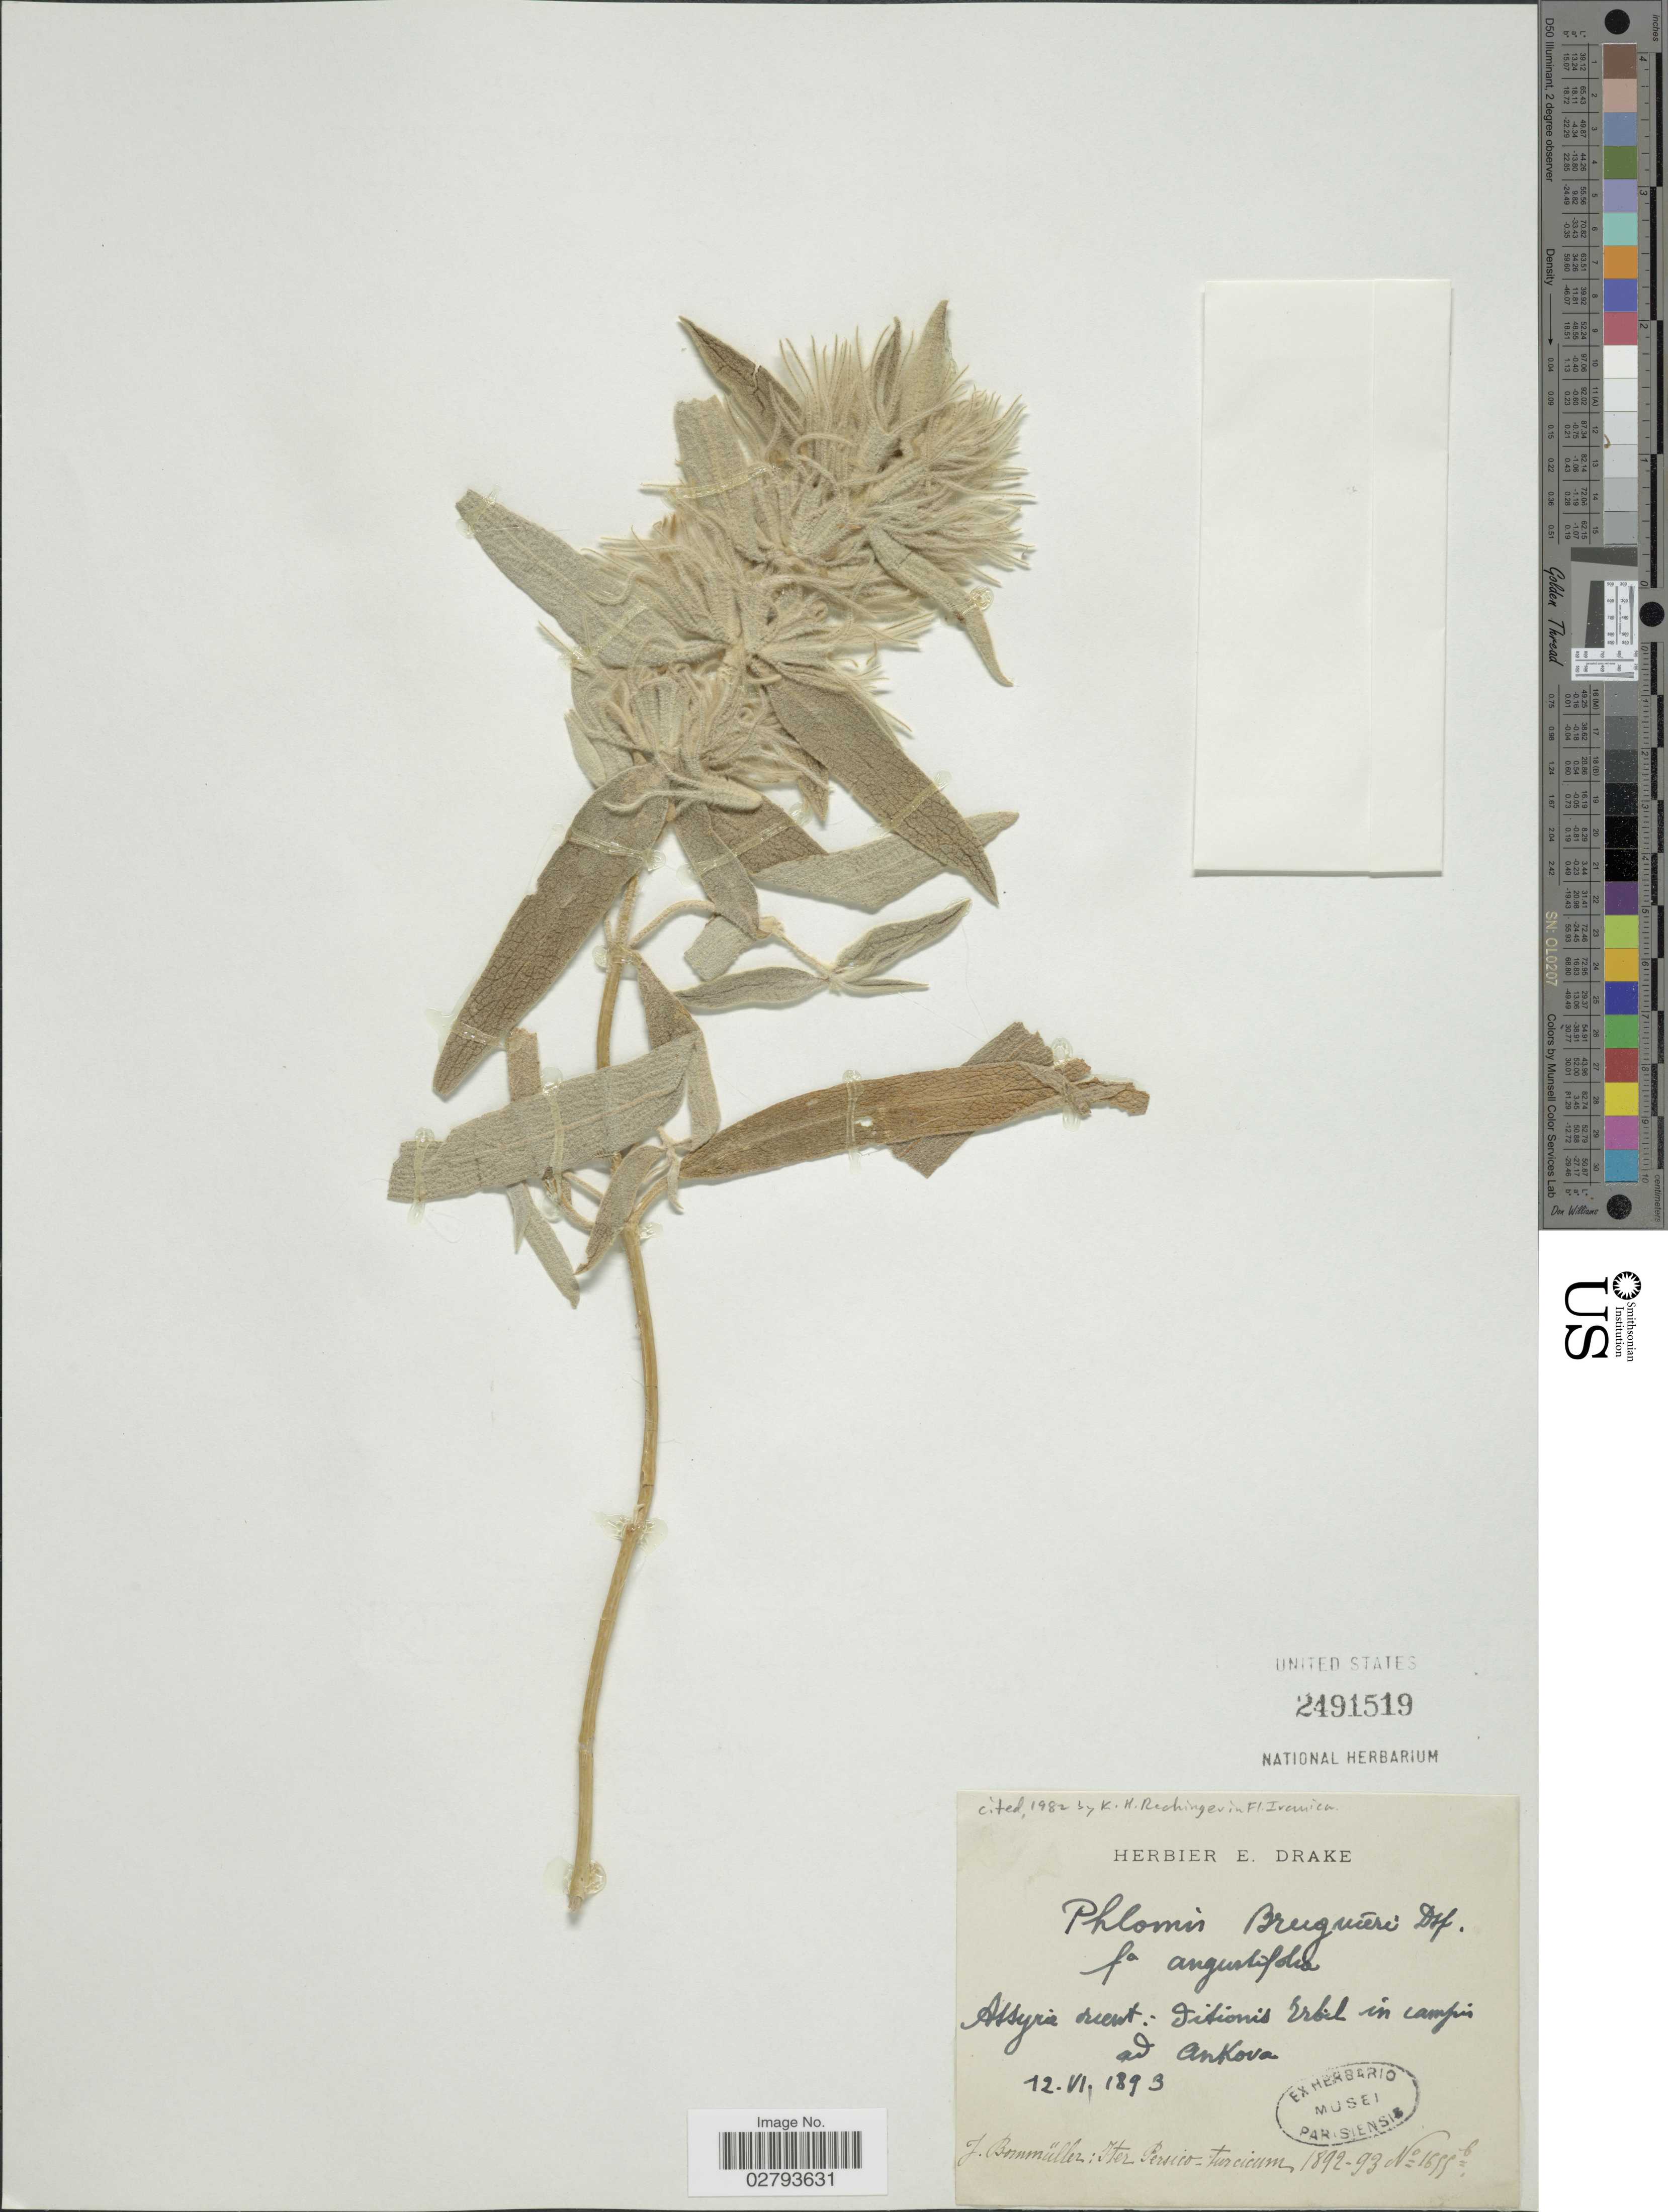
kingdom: Plantae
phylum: Tracheophyta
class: Magnoliopsida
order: Lamiales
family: Lamiaceae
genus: Phlomis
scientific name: Phlomis bruguieri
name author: Desf.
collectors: J. Bornmüller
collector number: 1655b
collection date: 1893-06-12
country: Iran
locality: Assyria orient: ditionis Erbil in campis ad Ankova. Persico-turcicum.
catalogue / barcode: US 2491519